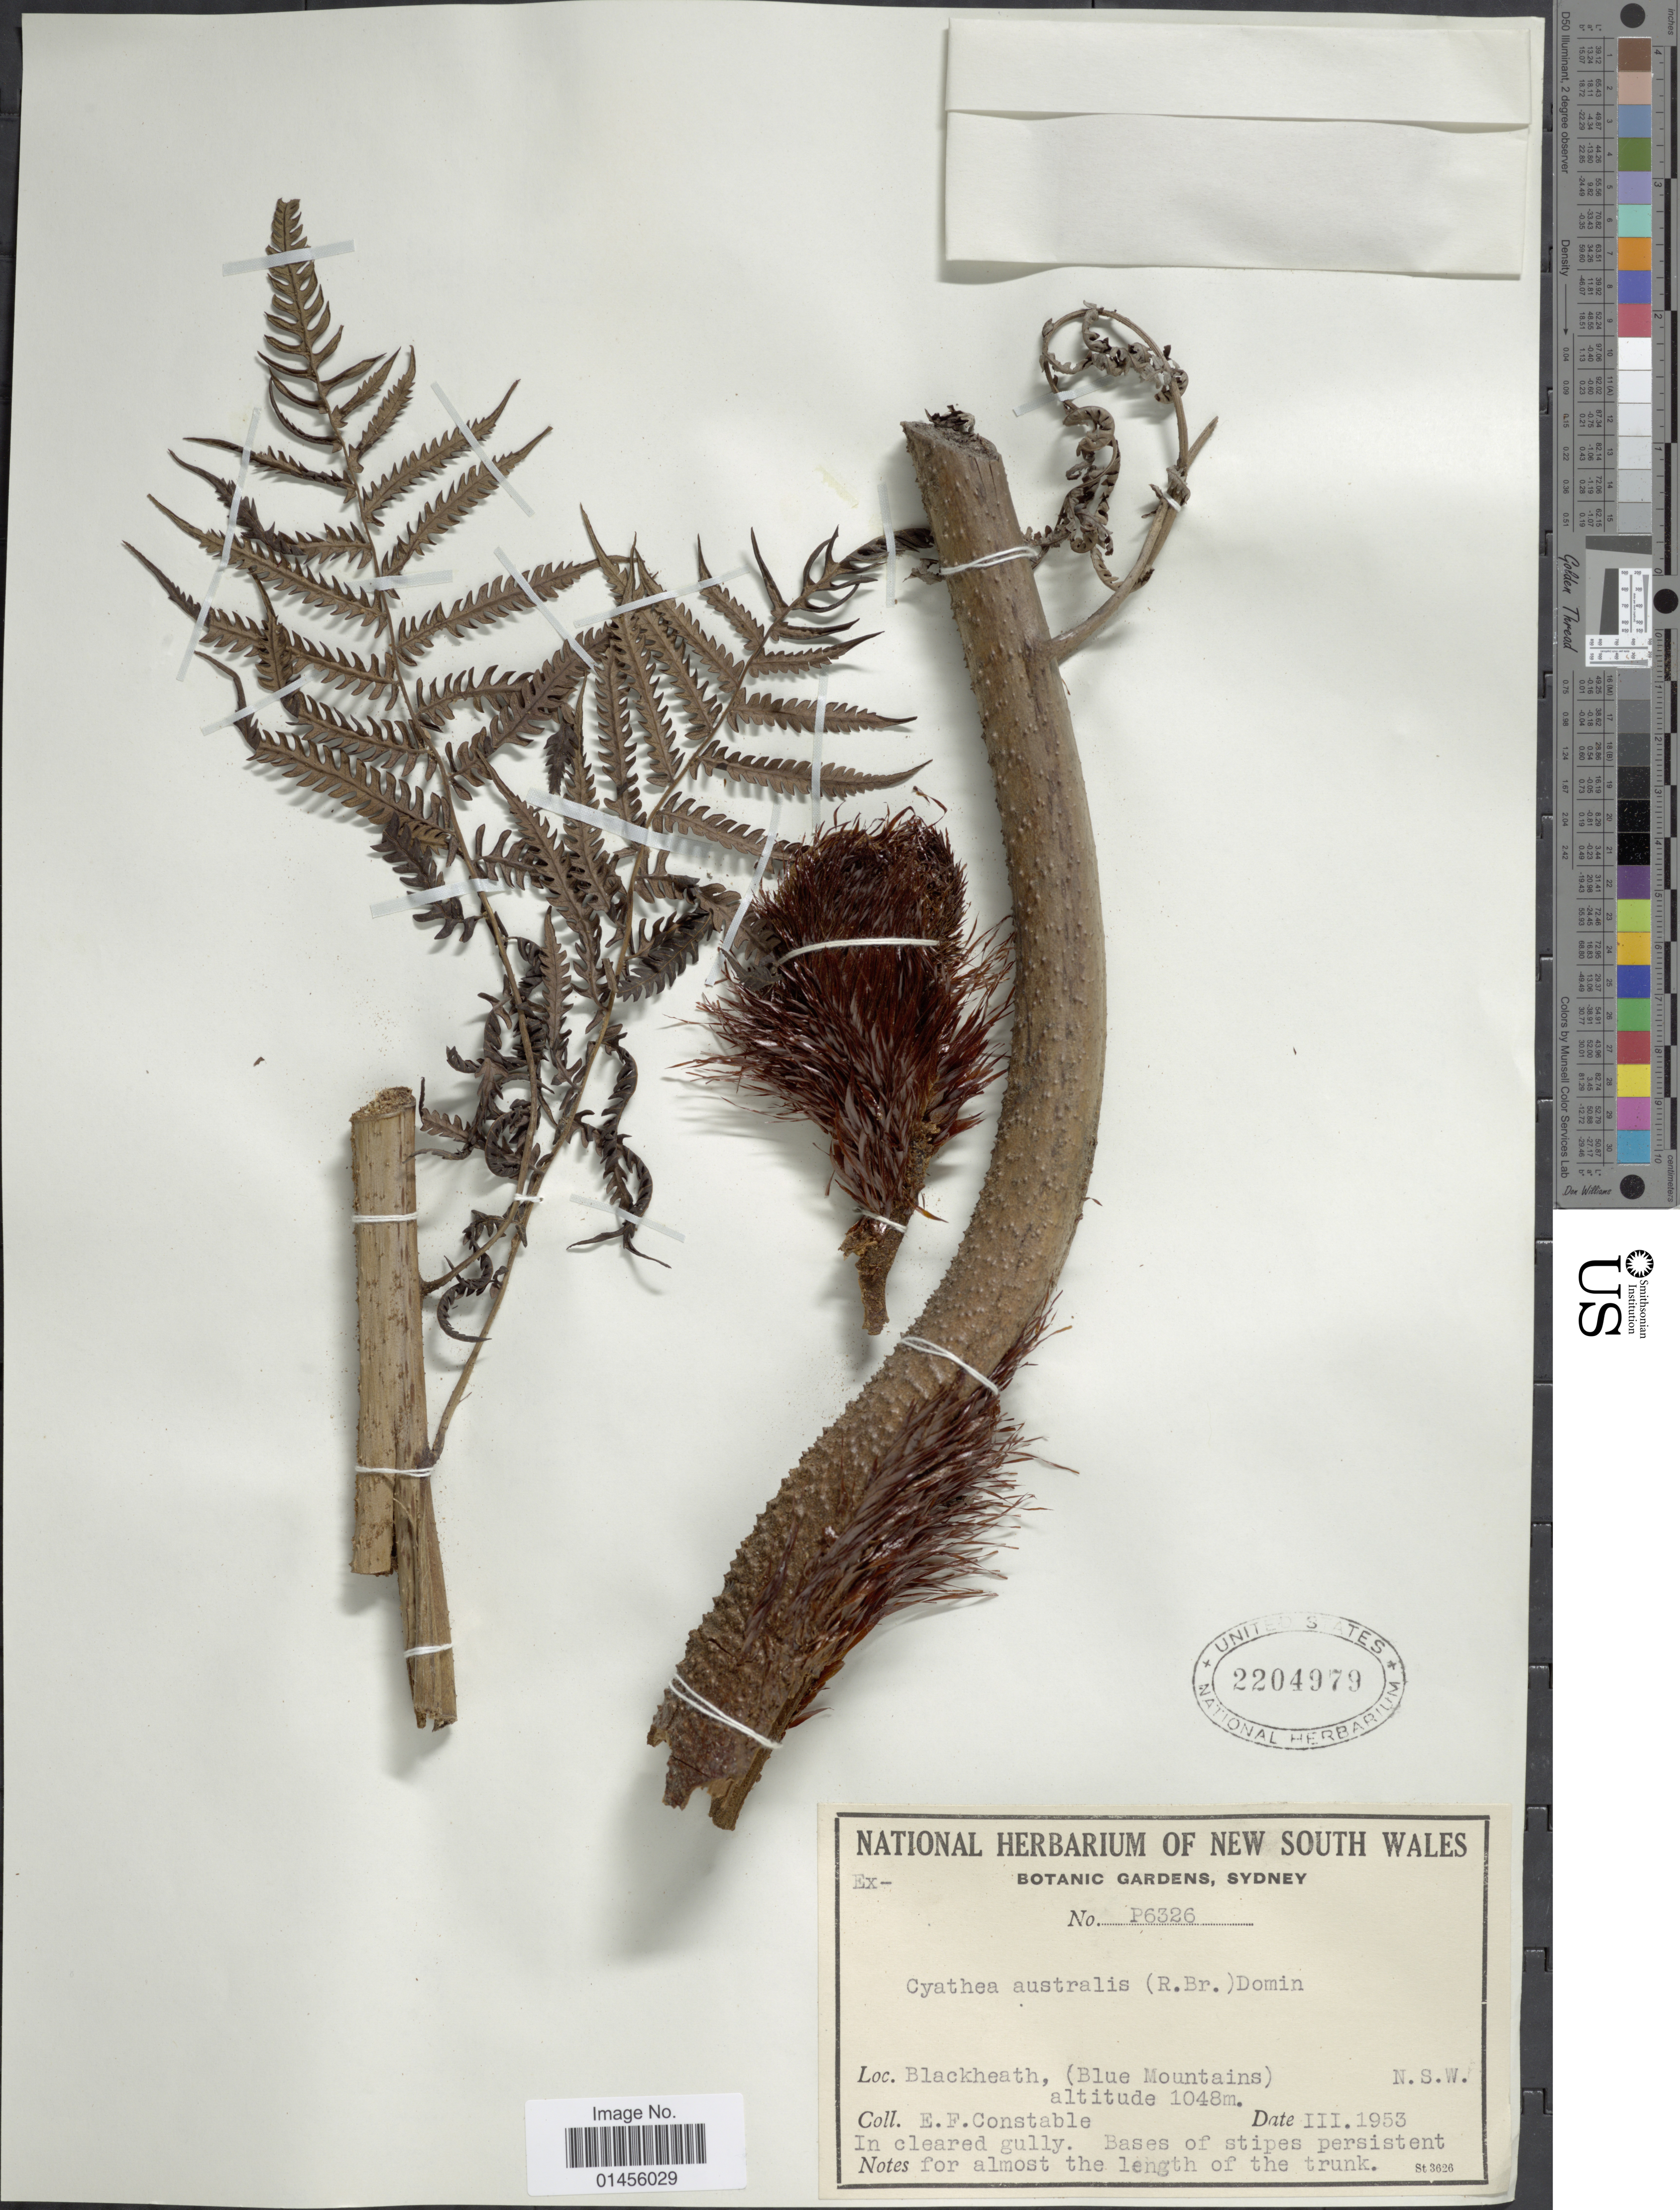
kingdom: Plantae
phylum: Tracheophyta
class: Polypodiopsida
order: Cyatheales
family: Cyatheaceae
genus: Alsophila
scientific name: Alsophila australis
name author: R. Br.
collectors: E. F. Constable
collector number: P6326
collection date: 1953-03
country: Australia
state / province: New South Wales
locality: Blackheath ( Blue Mountains)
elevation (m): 1048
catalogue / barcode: US 2204979